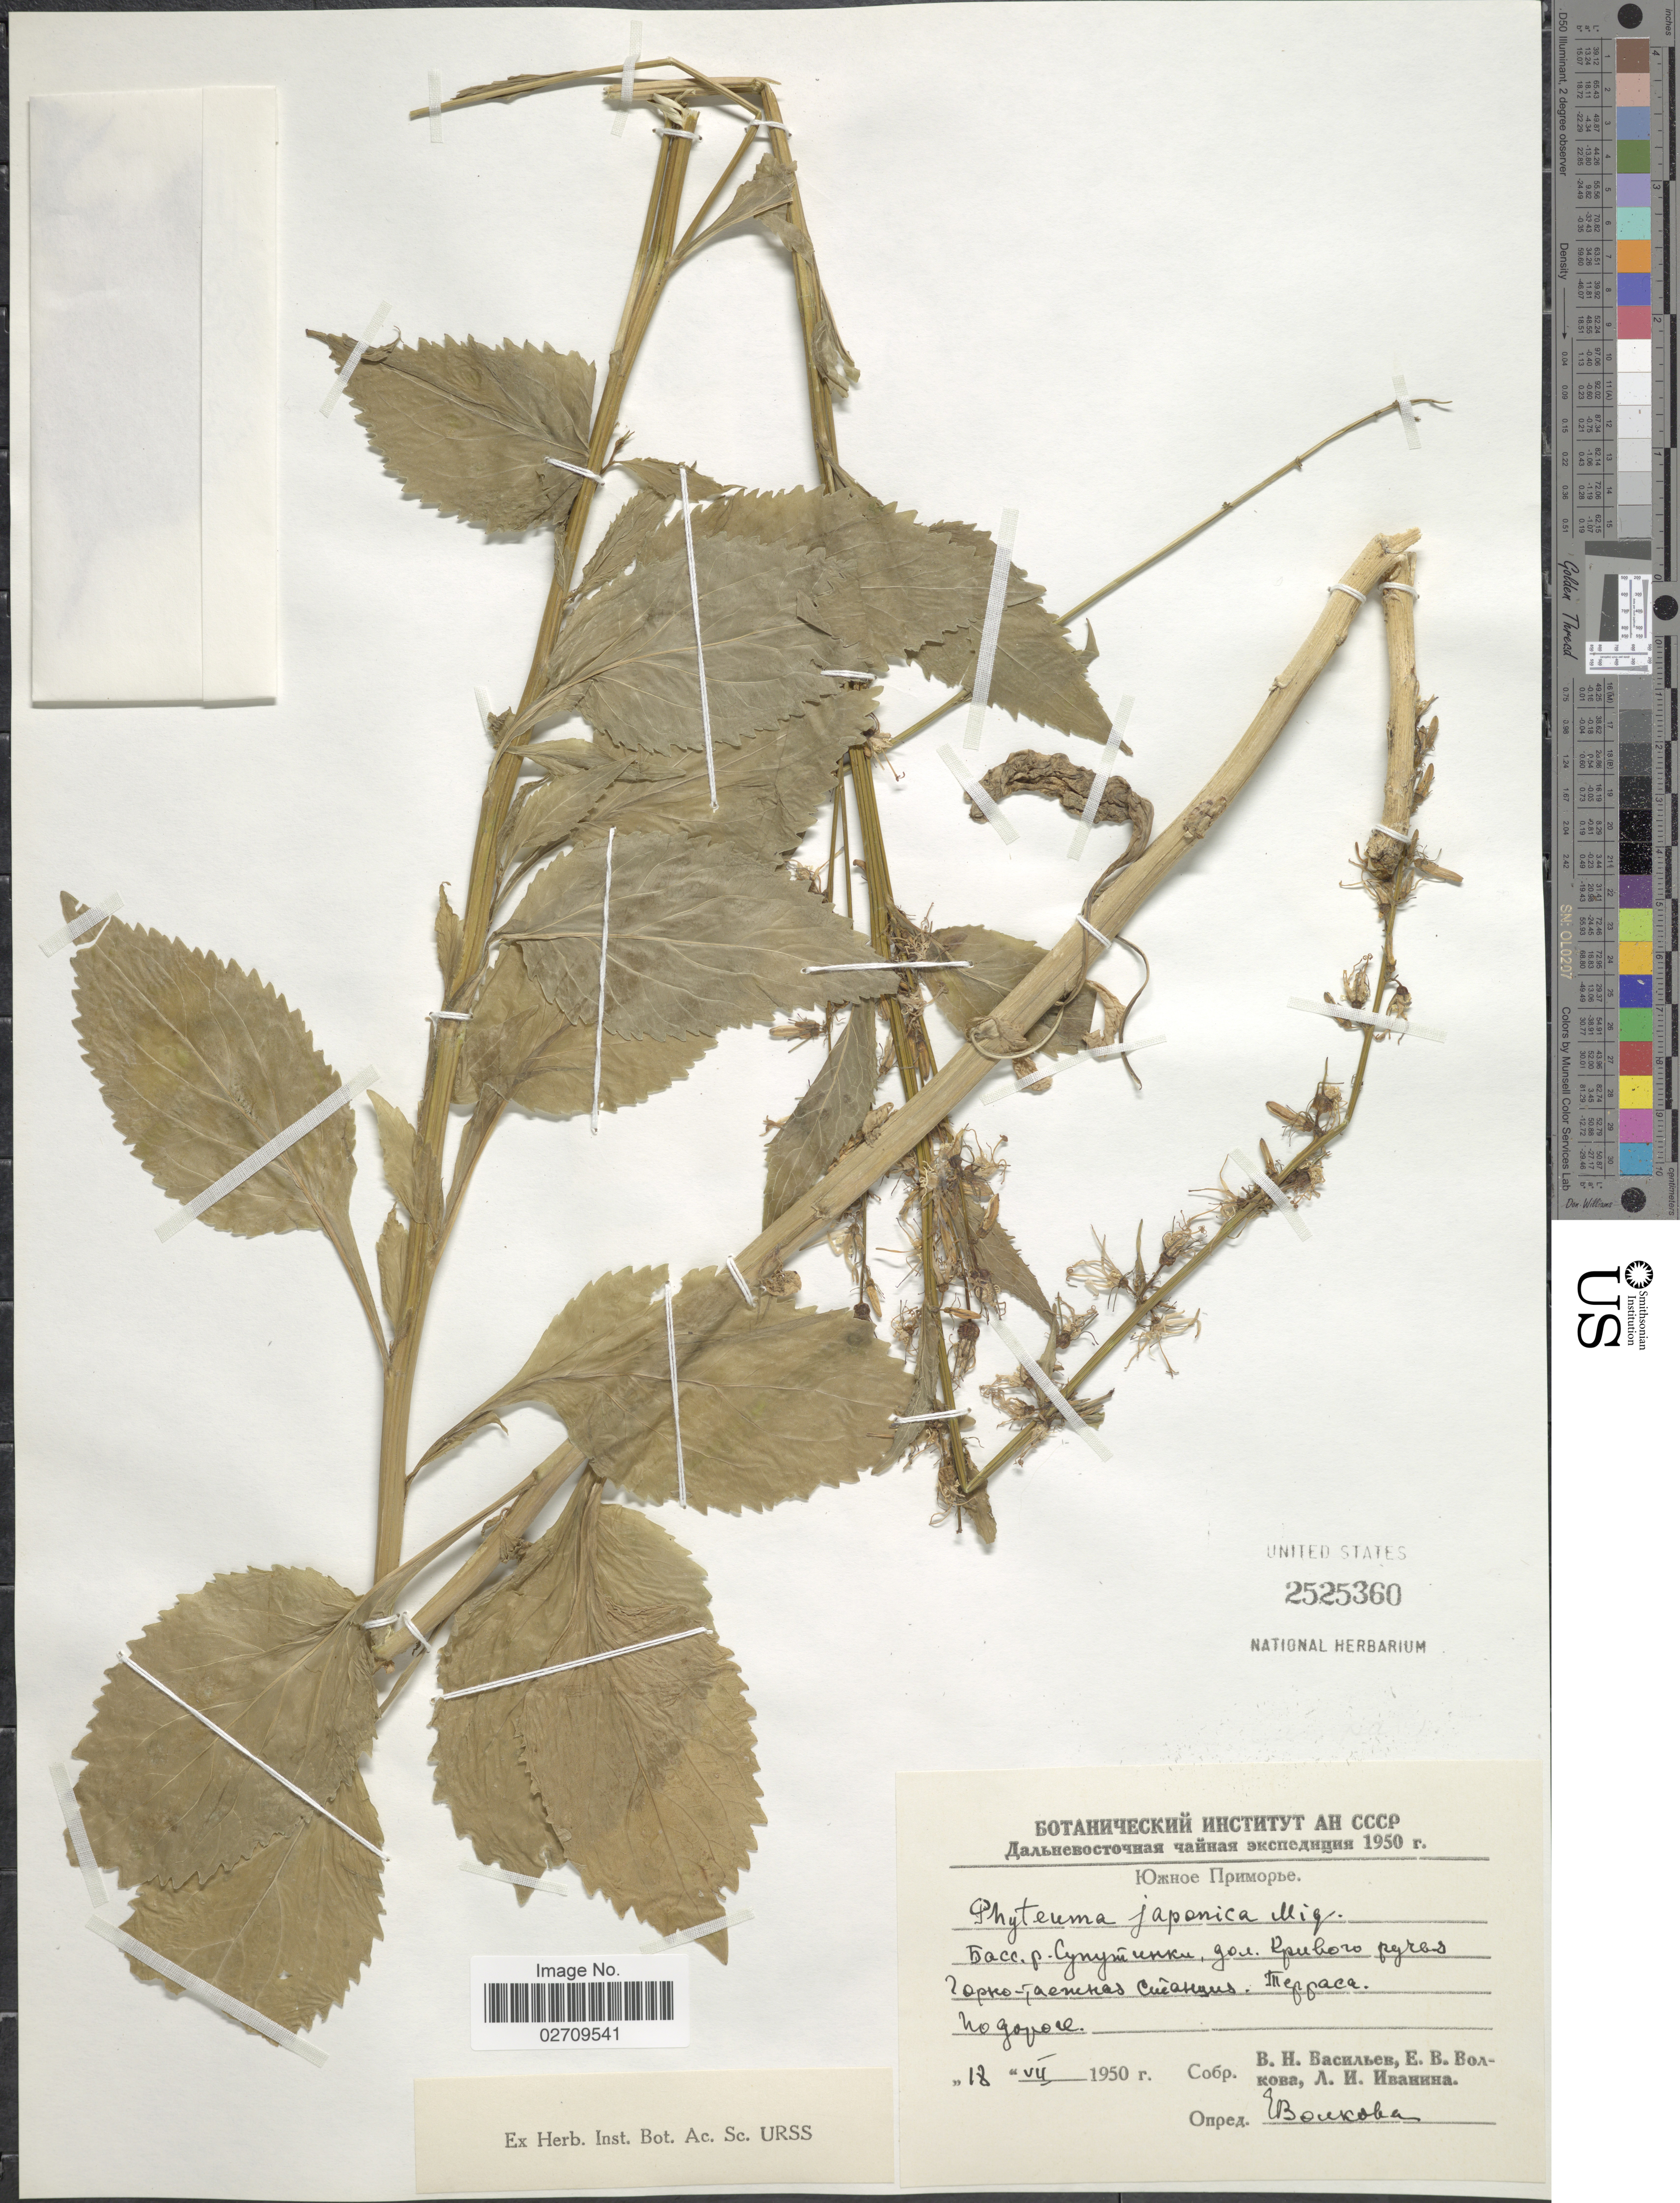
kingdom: Plantae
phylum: Tracheophyta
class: Magnoliopsida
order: Asterales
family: Campanulaceae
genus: Asyneuma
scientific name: Asyneuma japonicum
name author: (Wall.) Briq.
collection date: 1950-07-18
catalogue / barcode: US 2525360